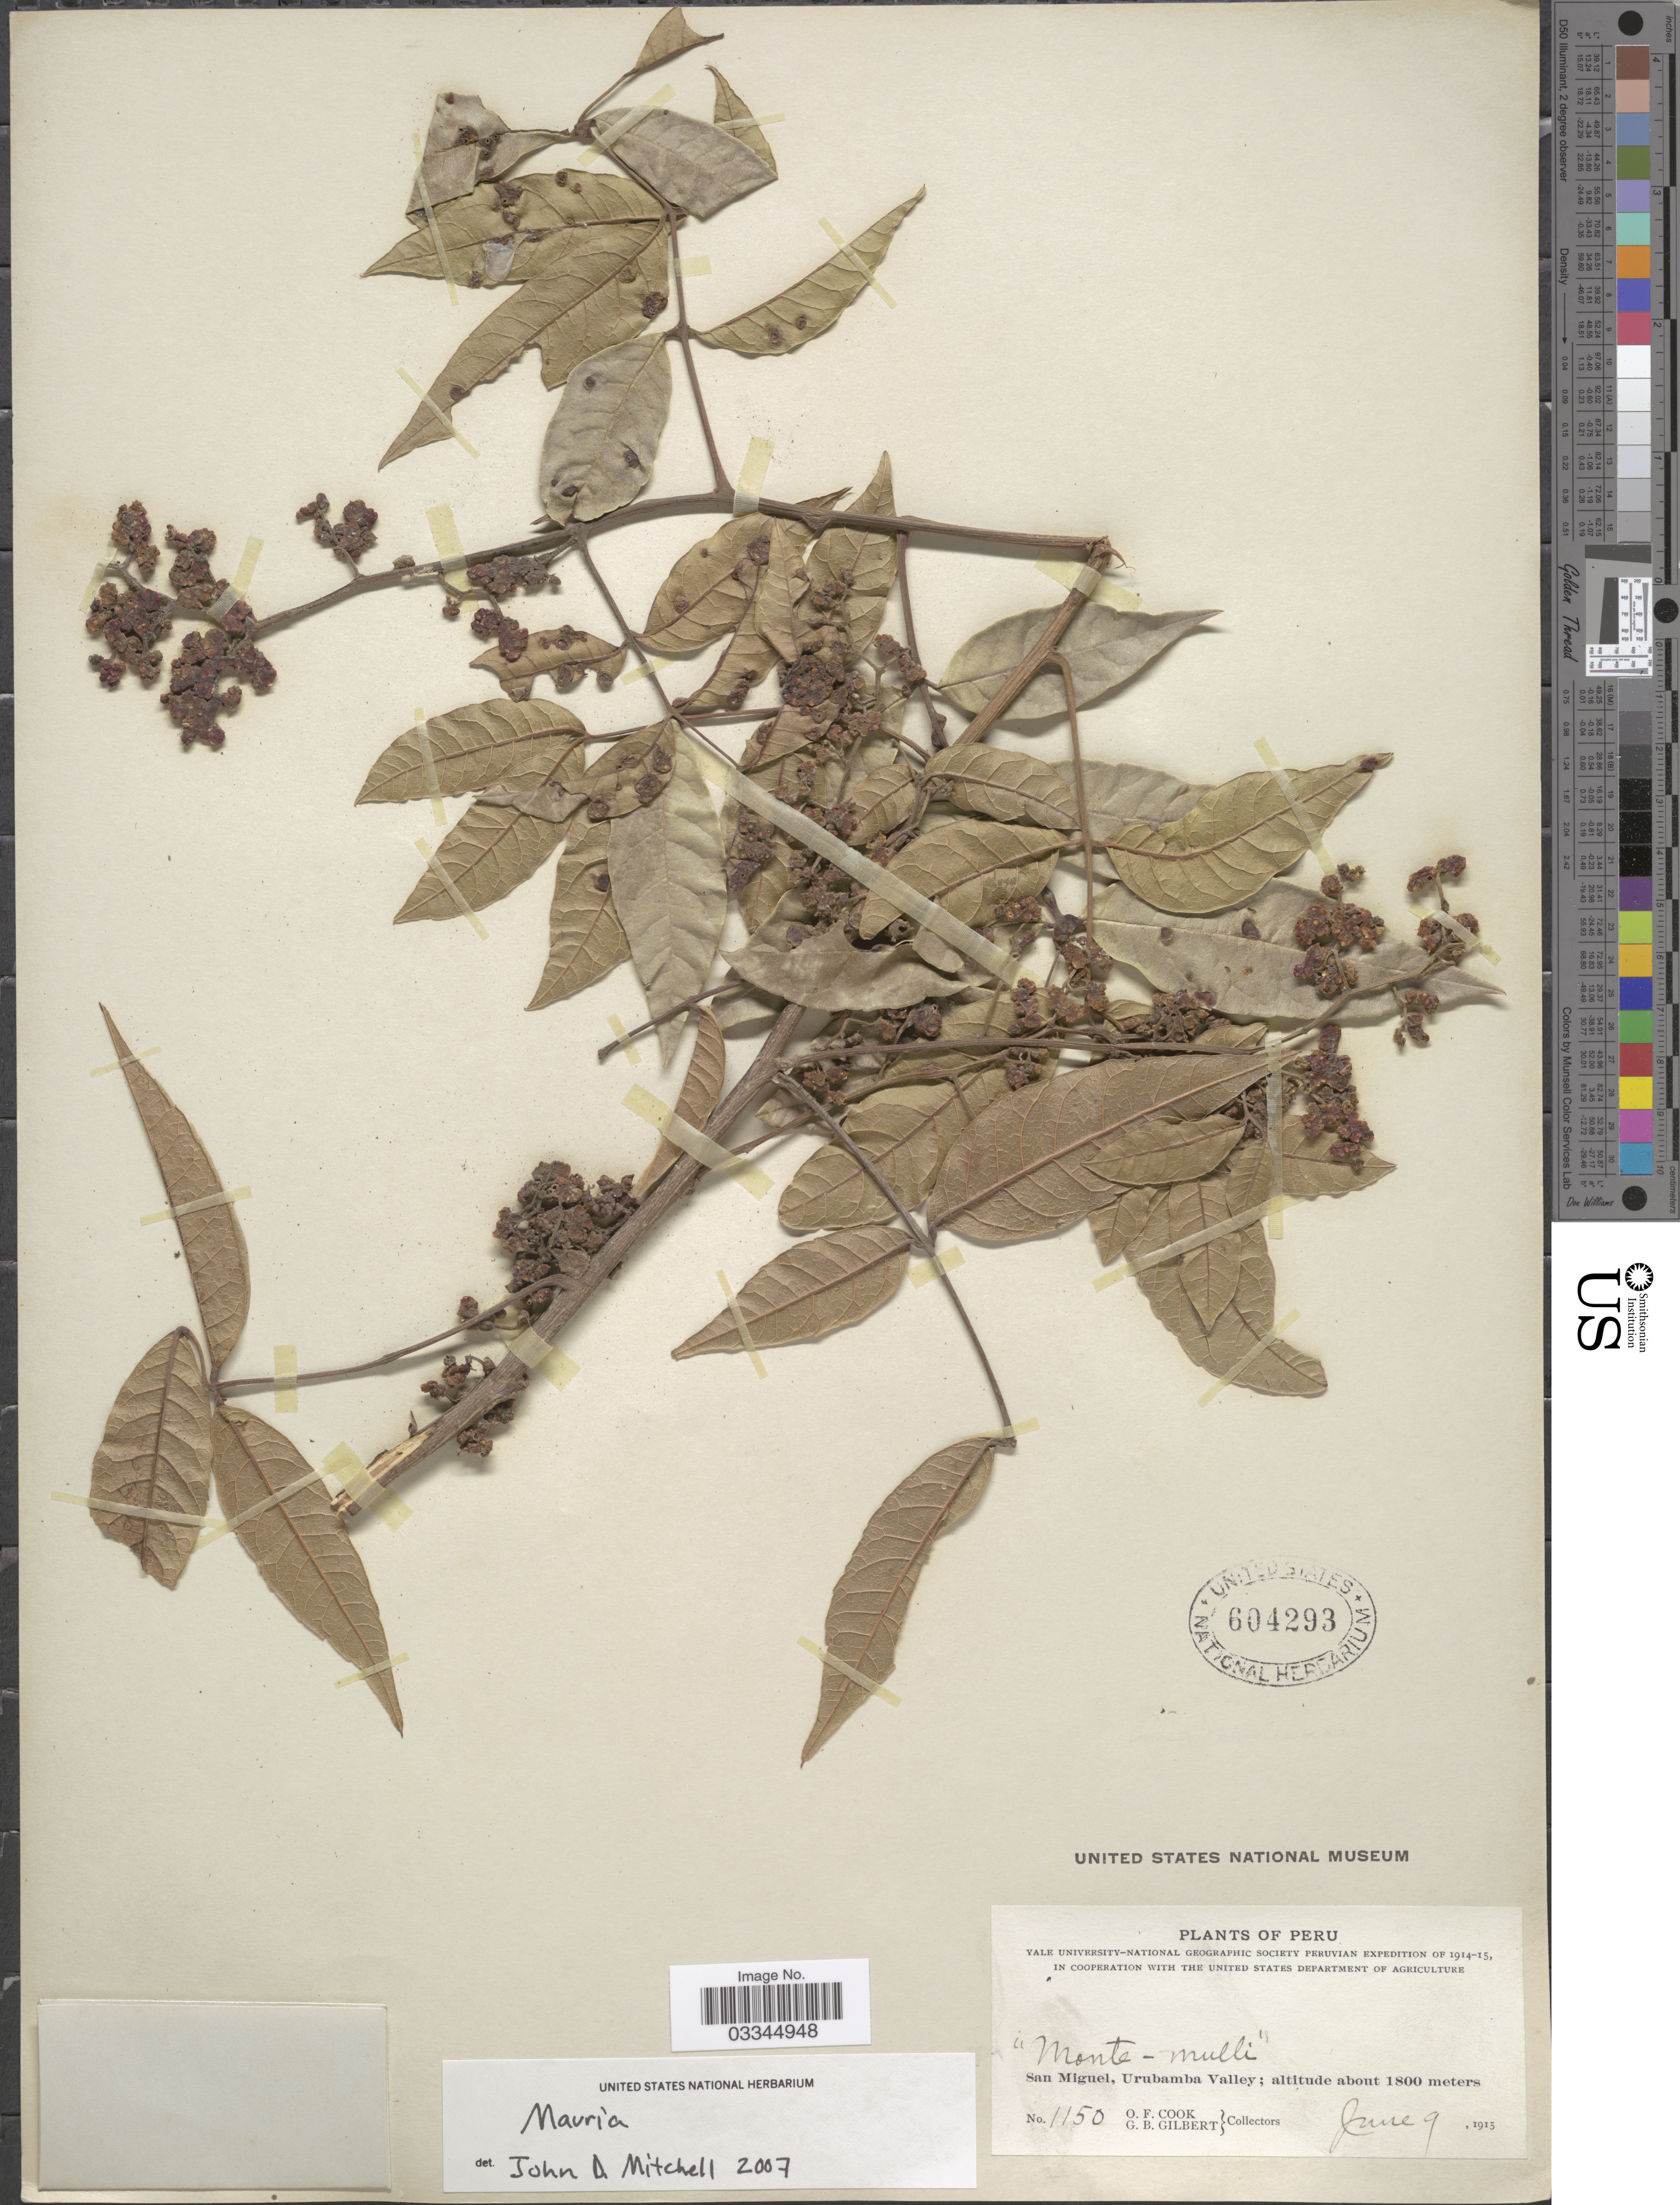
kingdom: Plantae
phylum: Tracheophyta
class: Magnoliopsida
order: Sapindales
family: Anacardiaceae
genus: Mauria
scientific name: Mauria sp.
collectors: O. F. Cook & G. B. Gilbert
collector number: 1150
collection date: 1915-06-09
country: Peru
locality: San Miguel, Urubamba Valley.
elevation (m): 1800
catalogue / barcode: US 604293